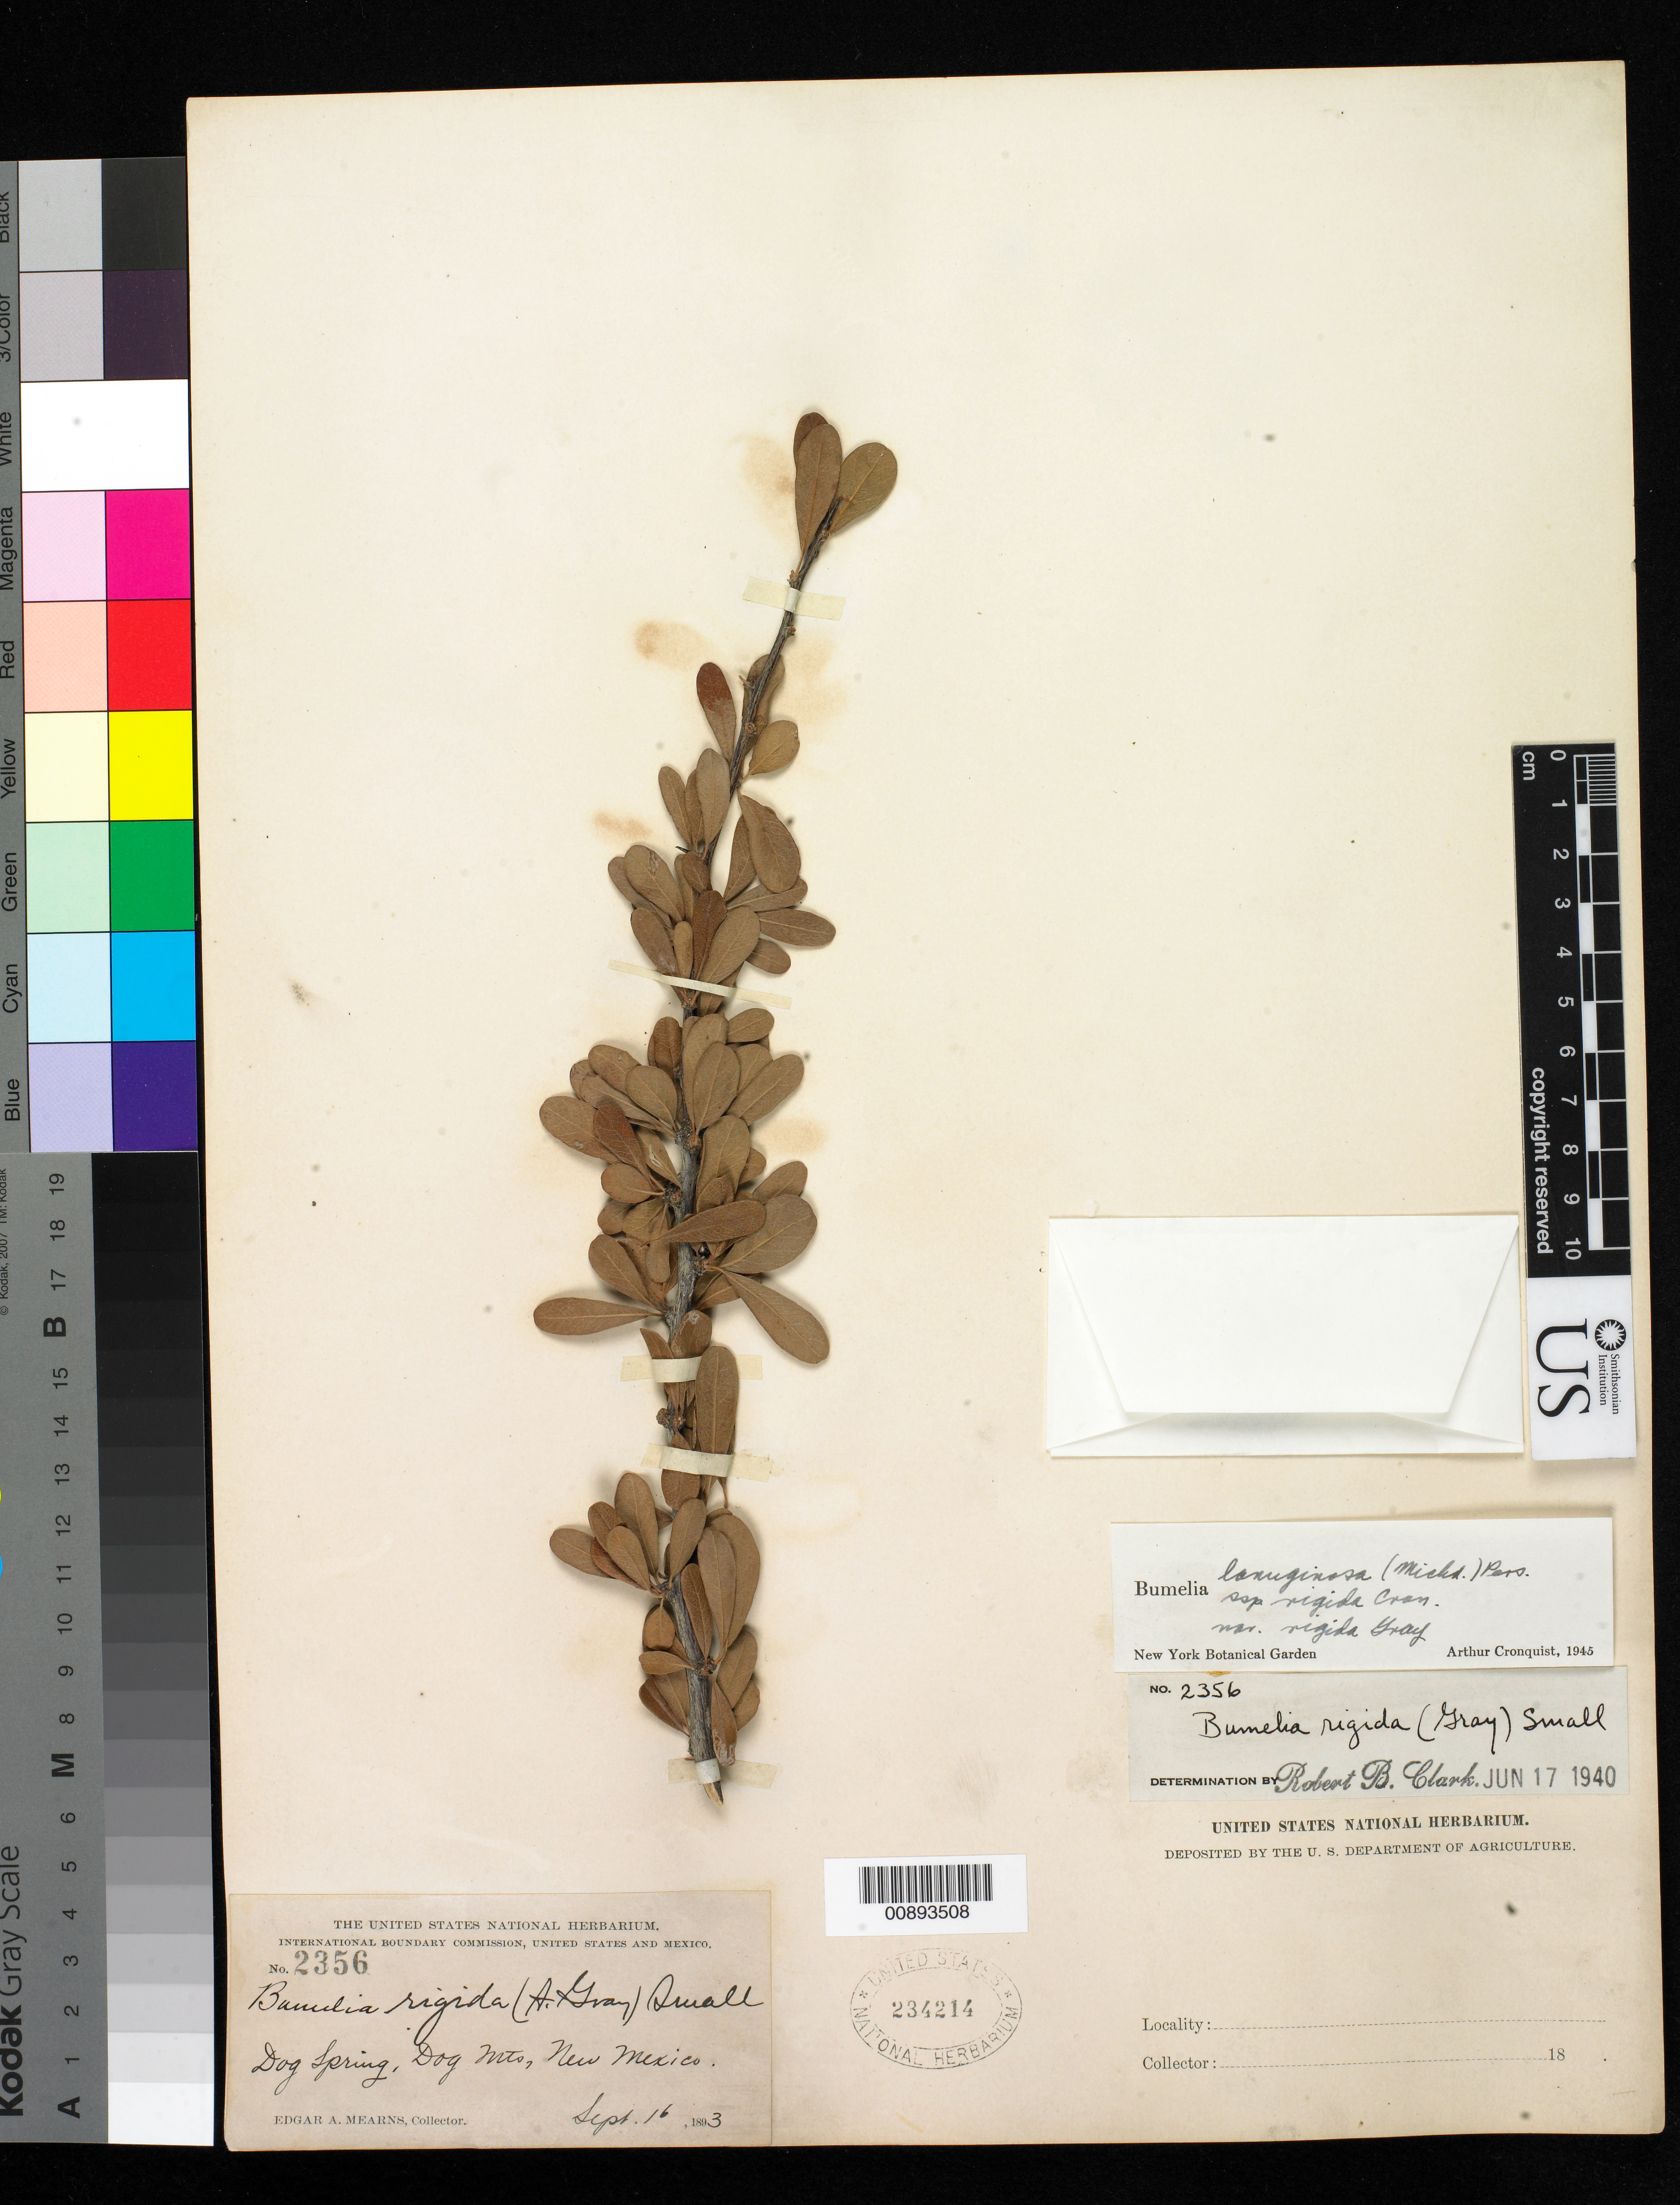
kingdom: Plantae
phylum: Tracheophyta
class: Magnoliopsida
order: Ericales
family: Sapotaceae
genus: Bumelia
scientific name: Bumelia lanuginosa var. rigida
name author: A. Gray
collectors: E. A. Mearns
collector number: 2356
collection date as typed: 16 Sep 1893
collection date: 1893-09-16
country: United States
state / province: New Mexico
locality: Dog Spring, Dog Mts., New Mexico.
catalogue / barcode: US 234214